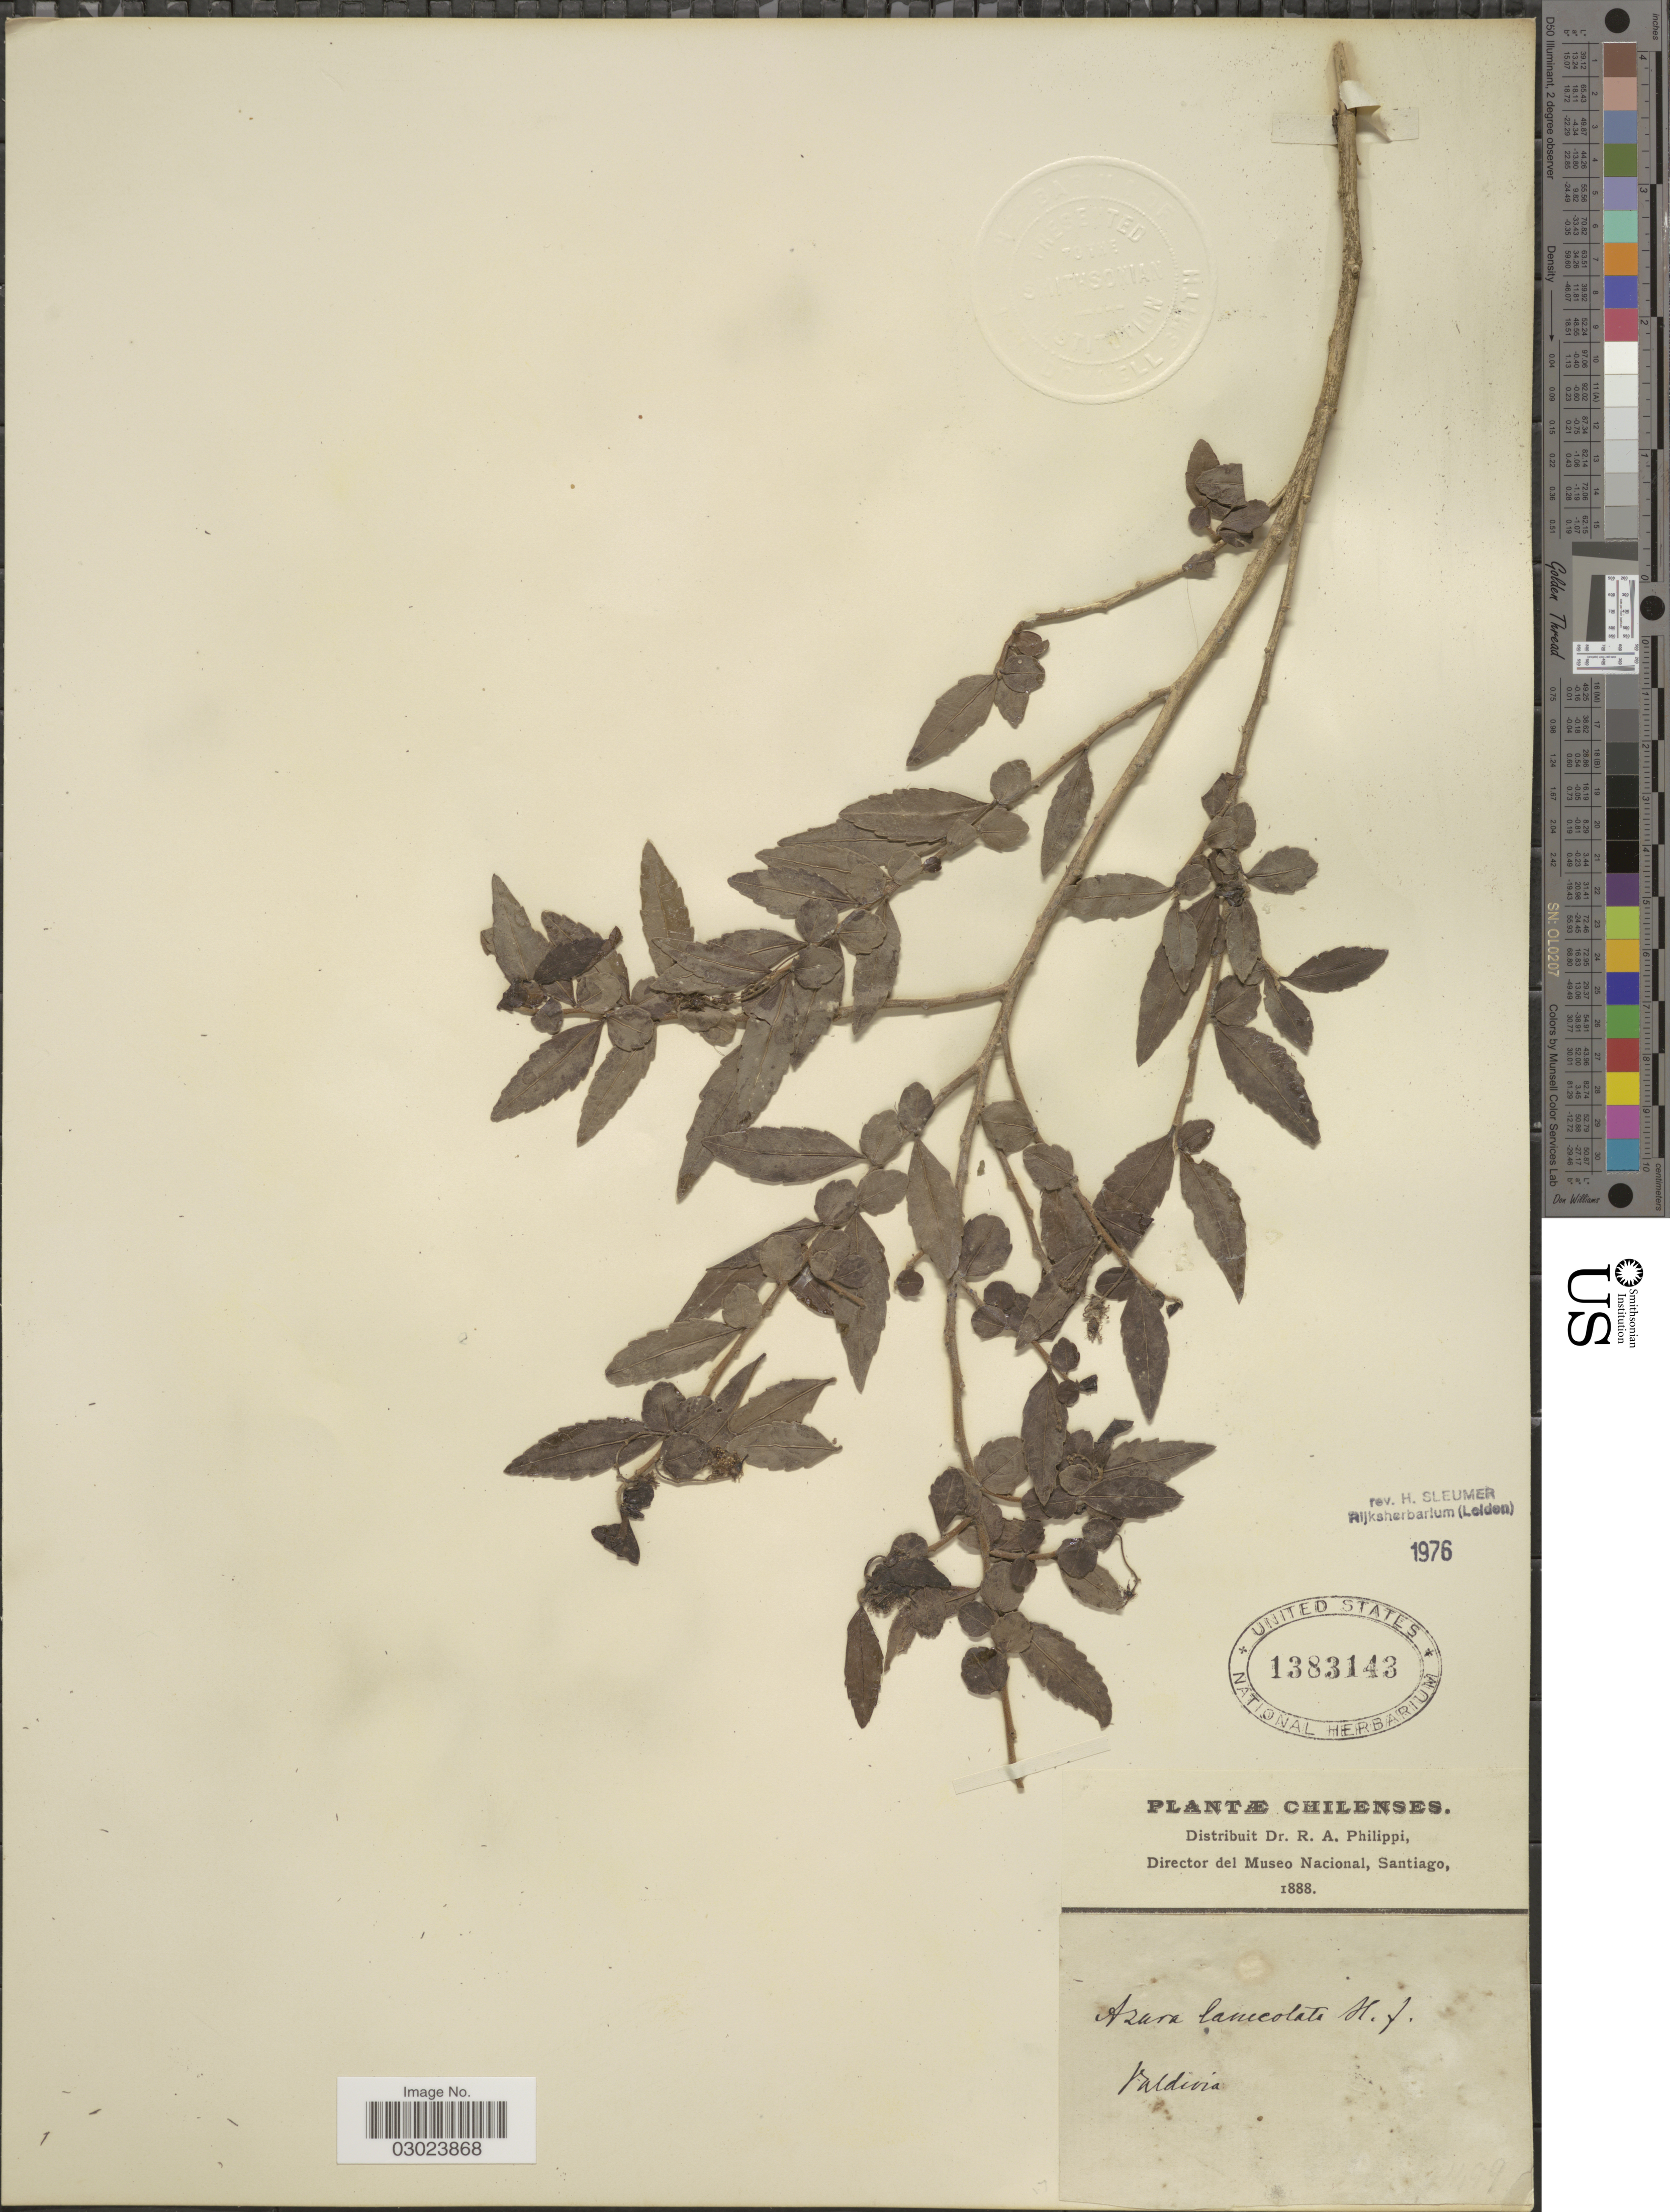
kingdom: Plantae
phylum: Tracheophyta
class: Magnoliopsida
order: Malpighiales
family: Salicaceae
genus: Azara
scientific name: Azara lanceolata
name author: Hook. f.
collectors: R. A. Philippi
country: Chile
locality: Valdivia.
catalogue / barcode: US 1383143